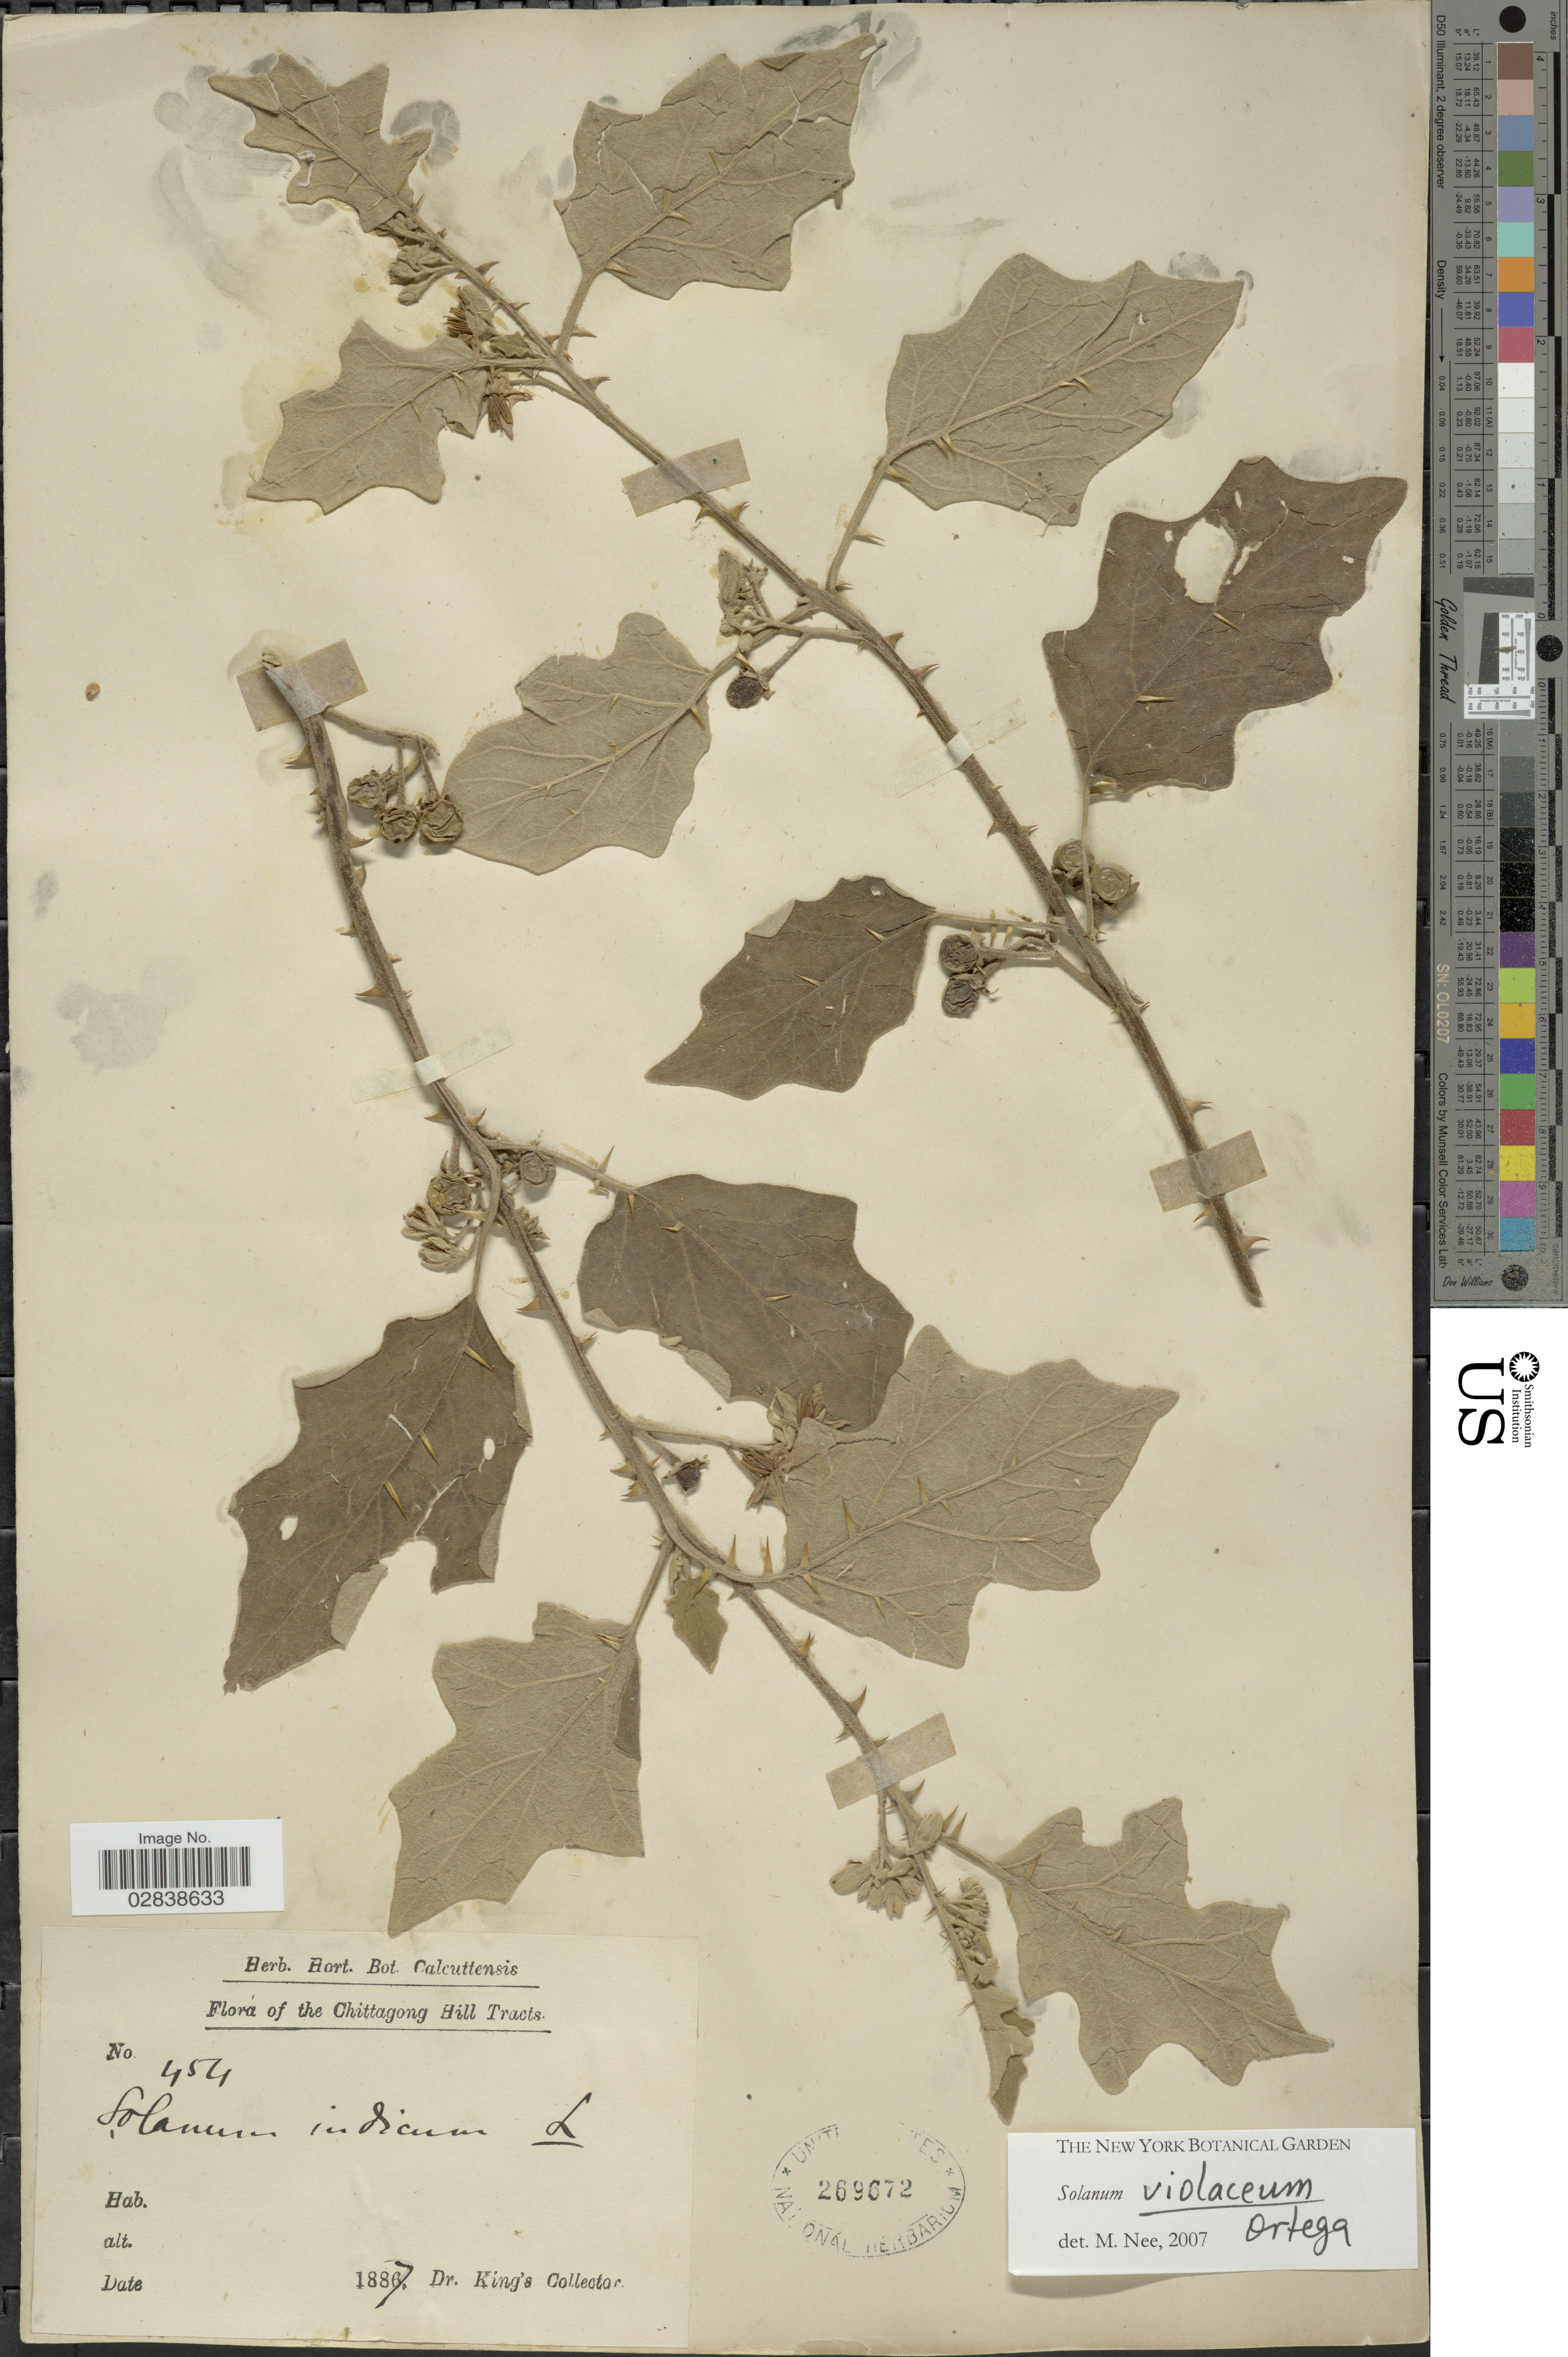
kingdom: Plantae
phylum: Tracheophyta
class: Magnoliopsida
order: Solanales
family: Solanaceae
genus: Solanum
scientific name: Solanum violaceum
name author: Ortega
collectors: Dr. King's collector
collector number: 454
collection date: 1887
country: India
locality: Chittagong Hill Tracts.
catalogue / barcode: US 269672